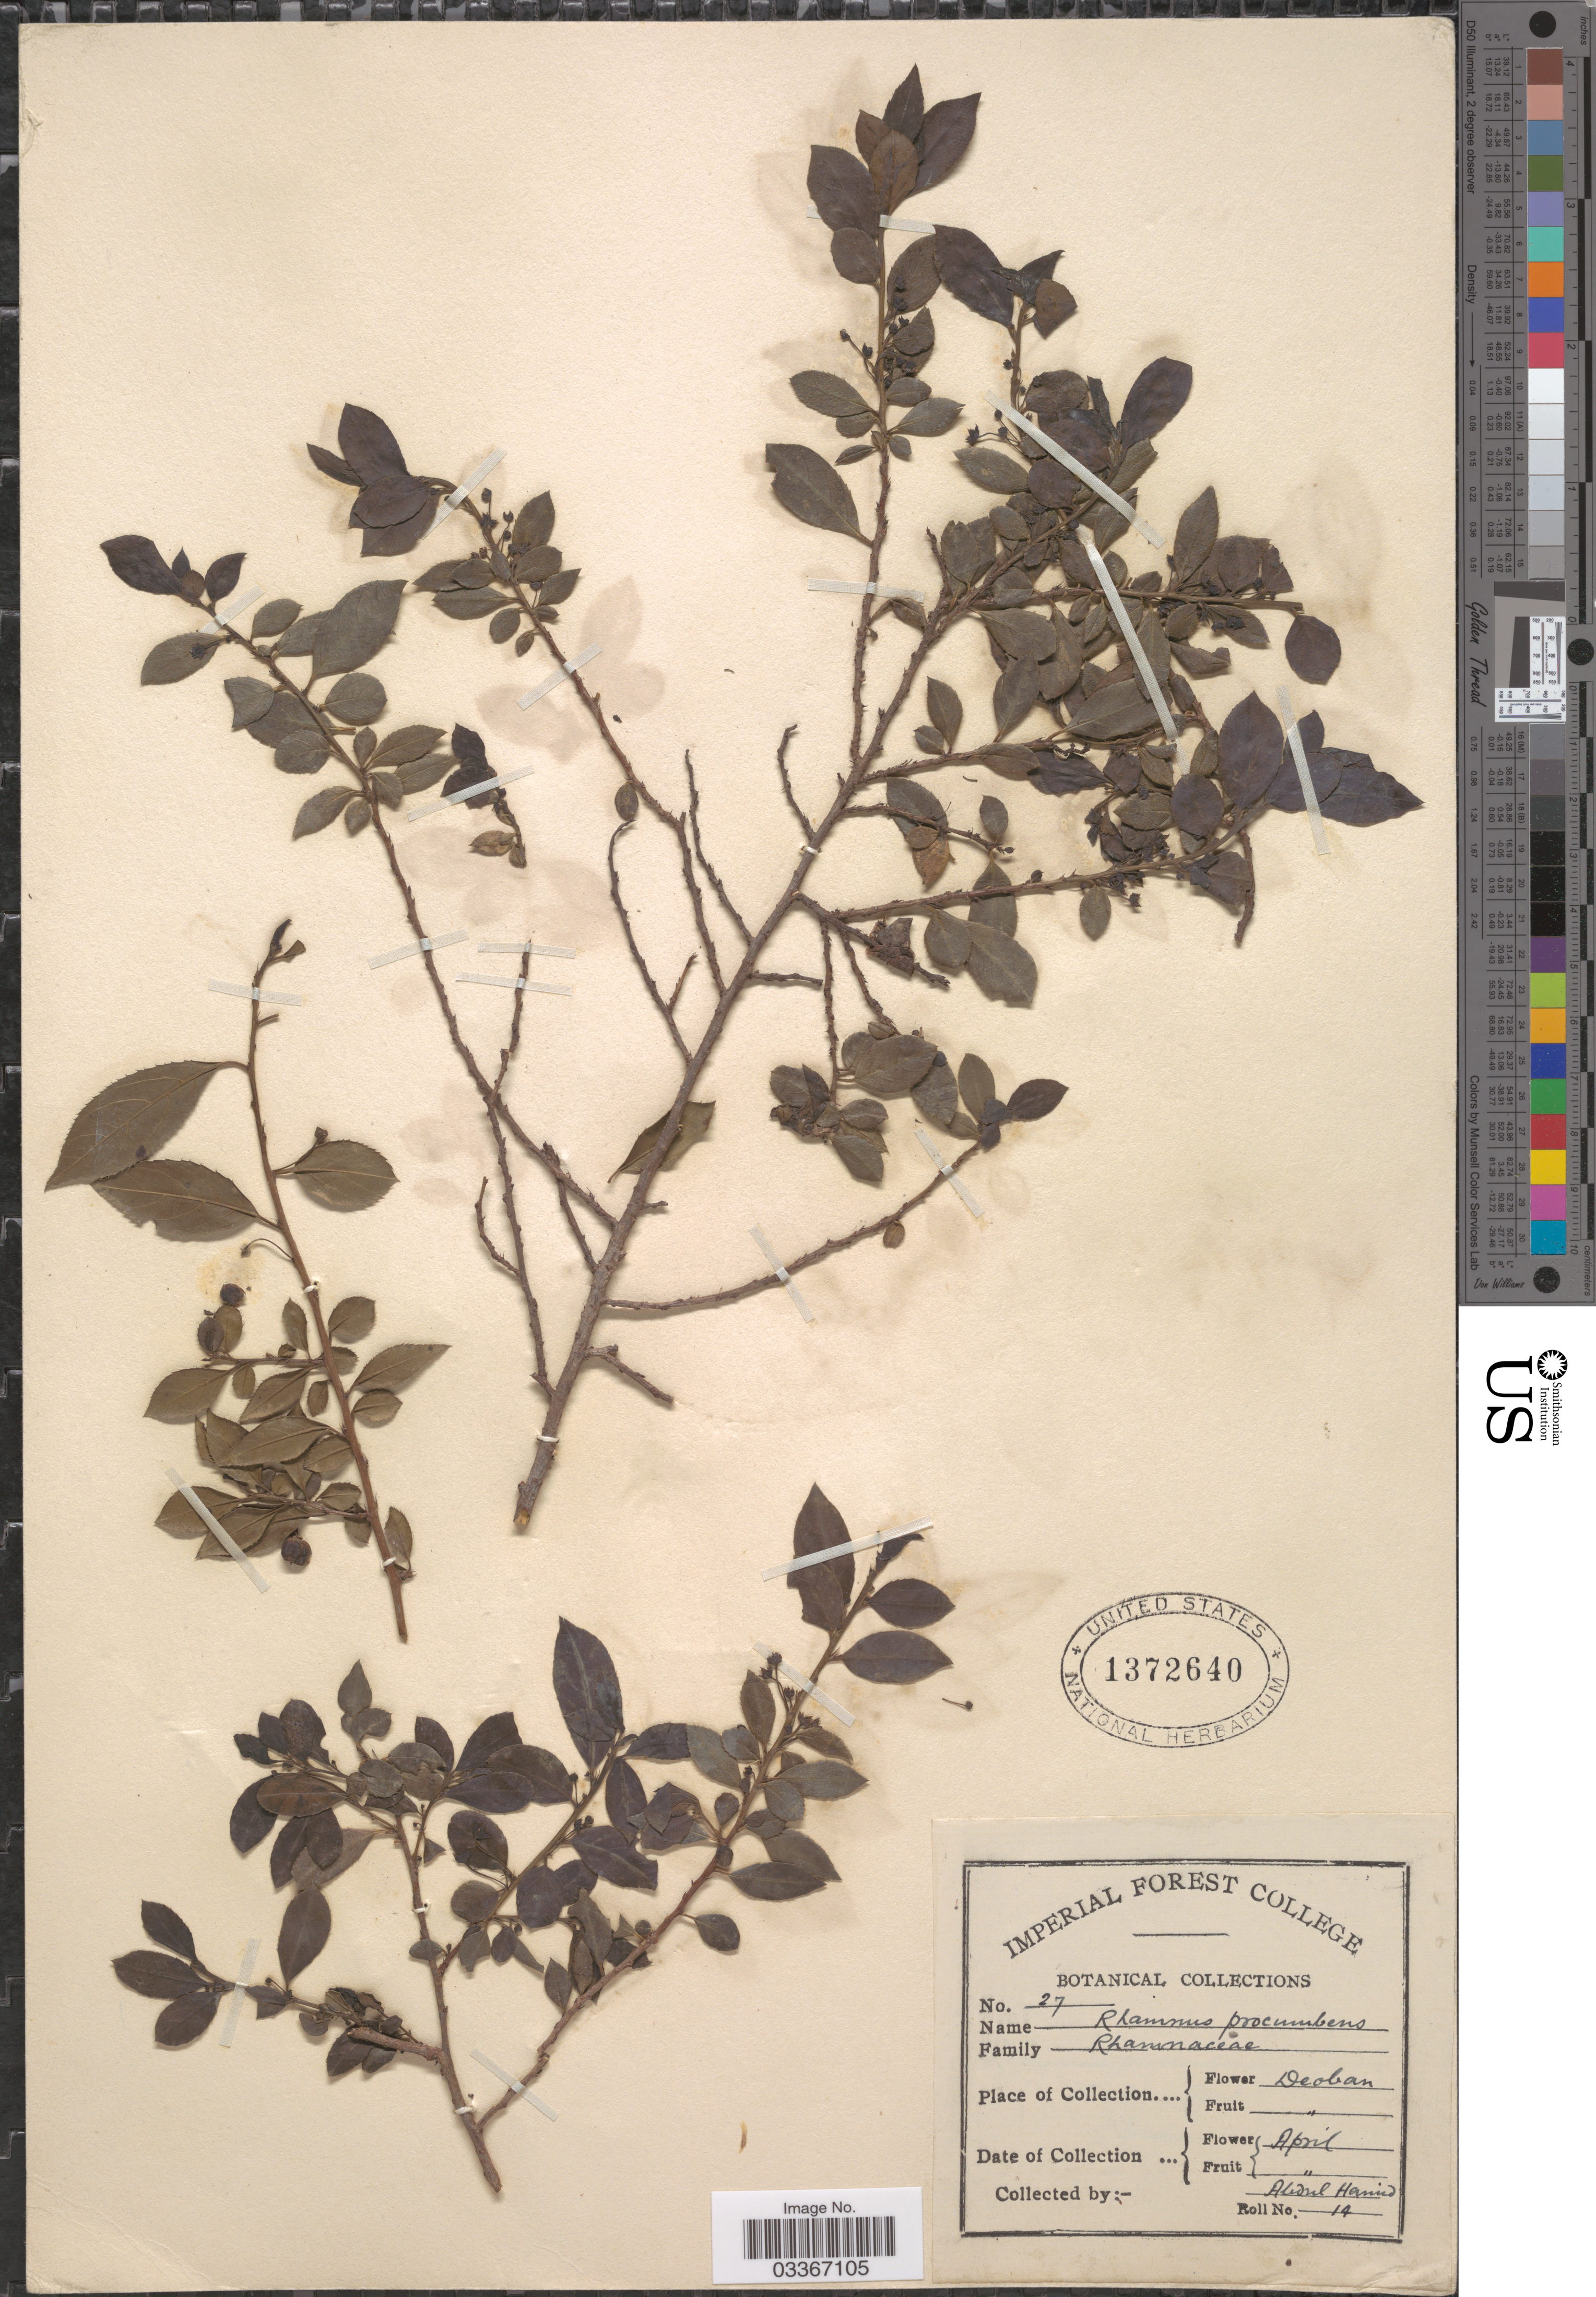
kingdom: Plantae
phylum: Tracheophyta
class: Magnoliopsida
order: Rosales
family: Rhamnaceae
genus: Rhamnus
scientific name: Rhamnus procumbens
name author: Edgew.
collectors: A. Hamid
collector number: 27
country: India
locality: Deoban.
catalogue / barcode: US 1372640